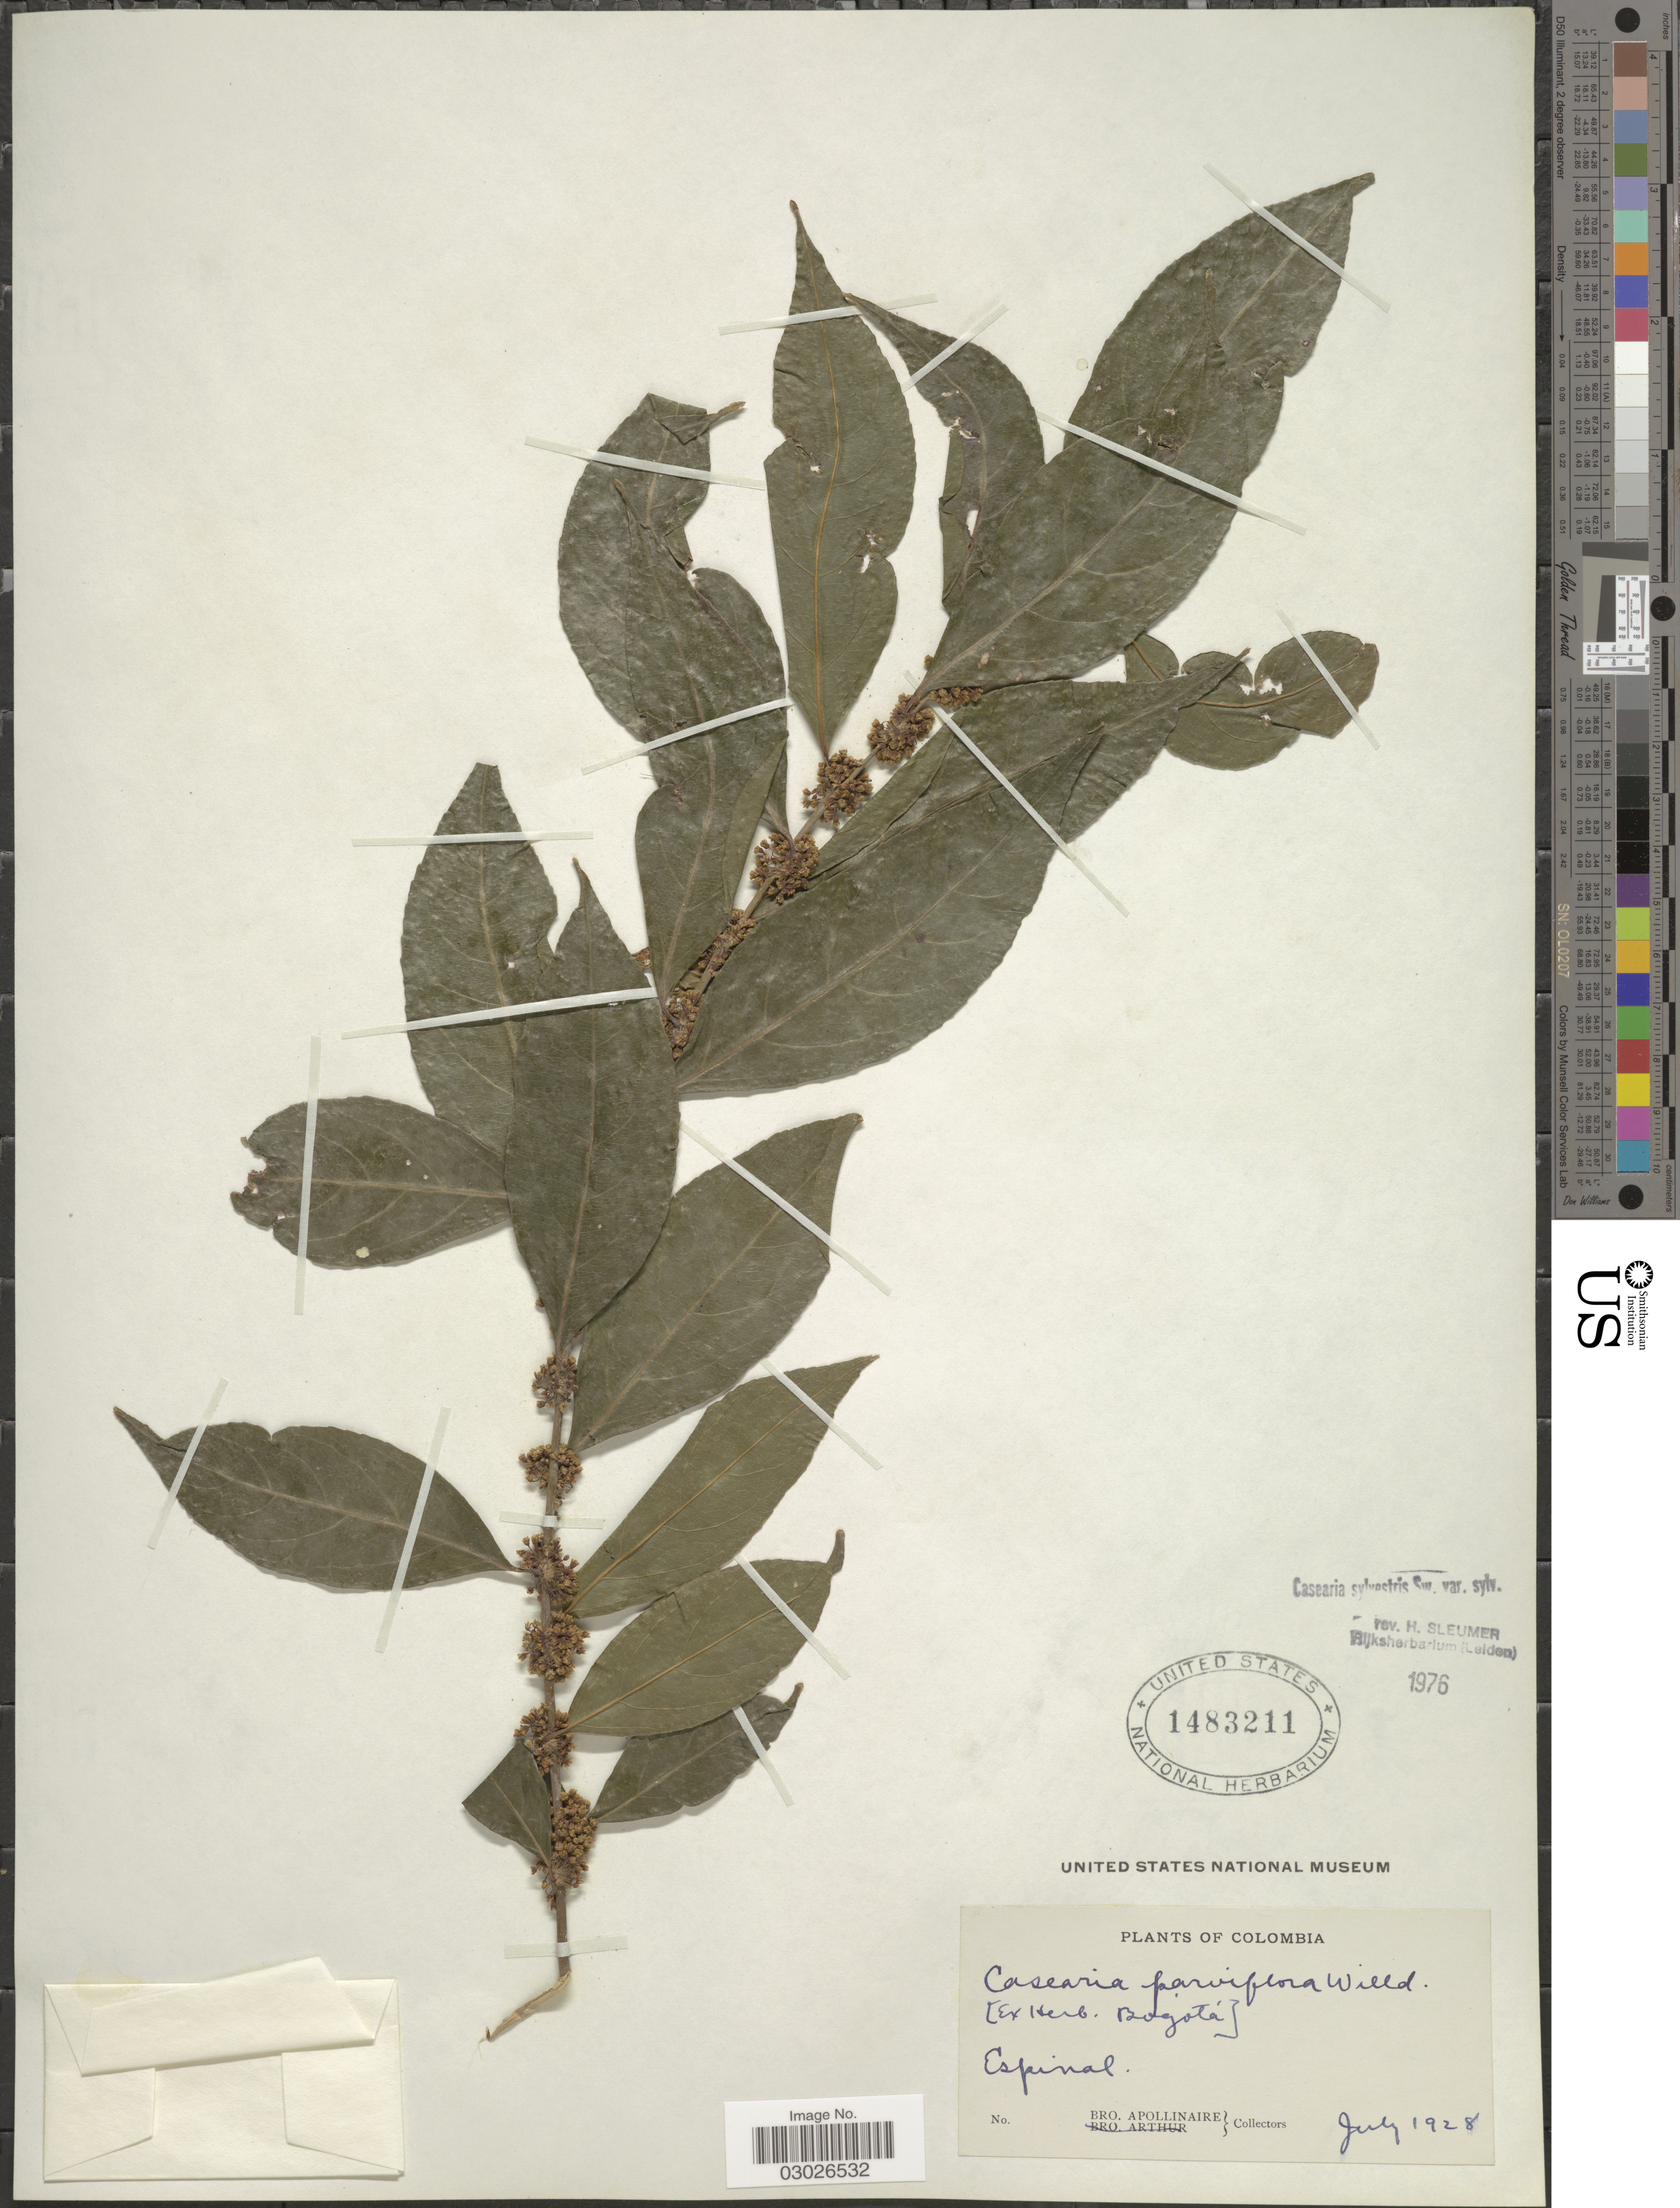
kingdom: Plantae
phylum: Tracheophyta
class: Magnoliopsida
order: Malpighiales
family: Salicaceae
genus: Casearia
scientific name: Casearia sylvestris var. sylvestris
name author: Sw.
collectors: Bro. Apollinaire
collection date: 1928-07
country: Colombia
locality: Espinal.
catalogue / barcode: US 1483211